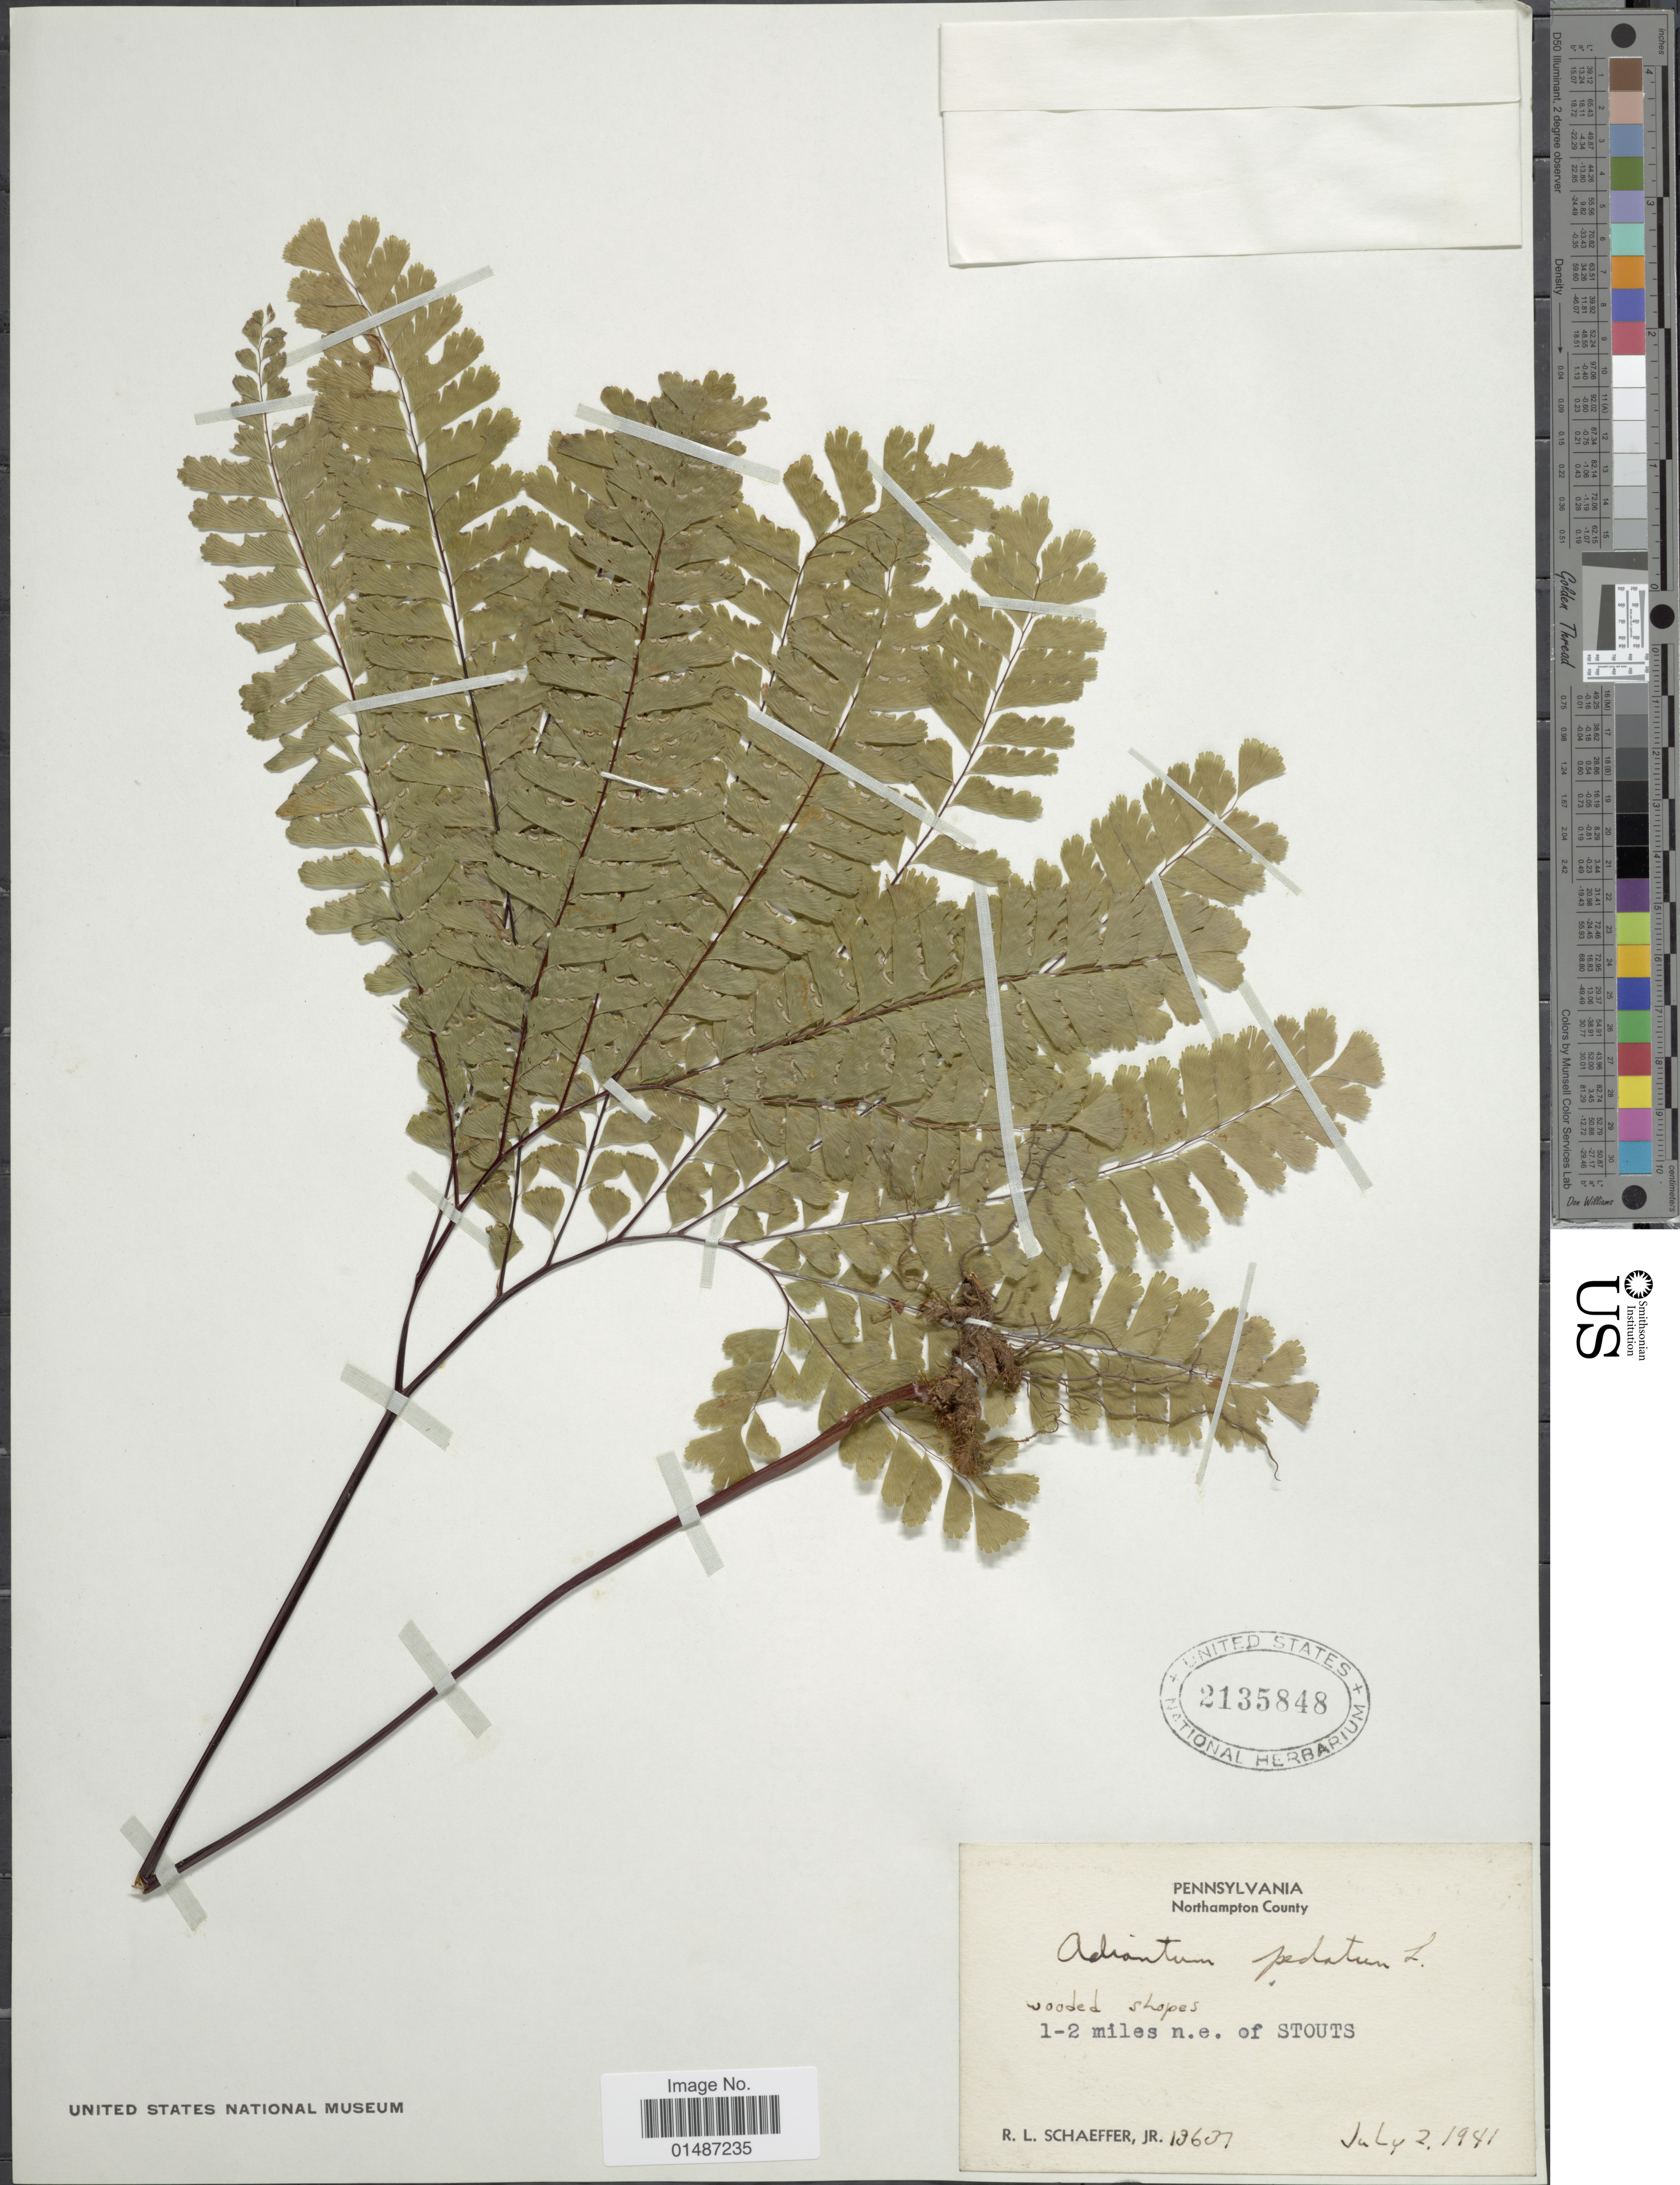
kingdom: Plantae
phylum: Tracheophyta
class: Polypodiopsida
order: Polypodiales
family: Pteridaceae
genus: Adiantum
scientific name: Adiantum pedatum var. pedatum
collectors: R. L. Schaeffer Jr.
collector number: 13637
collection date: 1941-07-02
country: United States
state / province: Pennsylvania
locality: Northampton County. 1-2 miles n.e. of Stouts.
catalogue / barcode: US 2135848